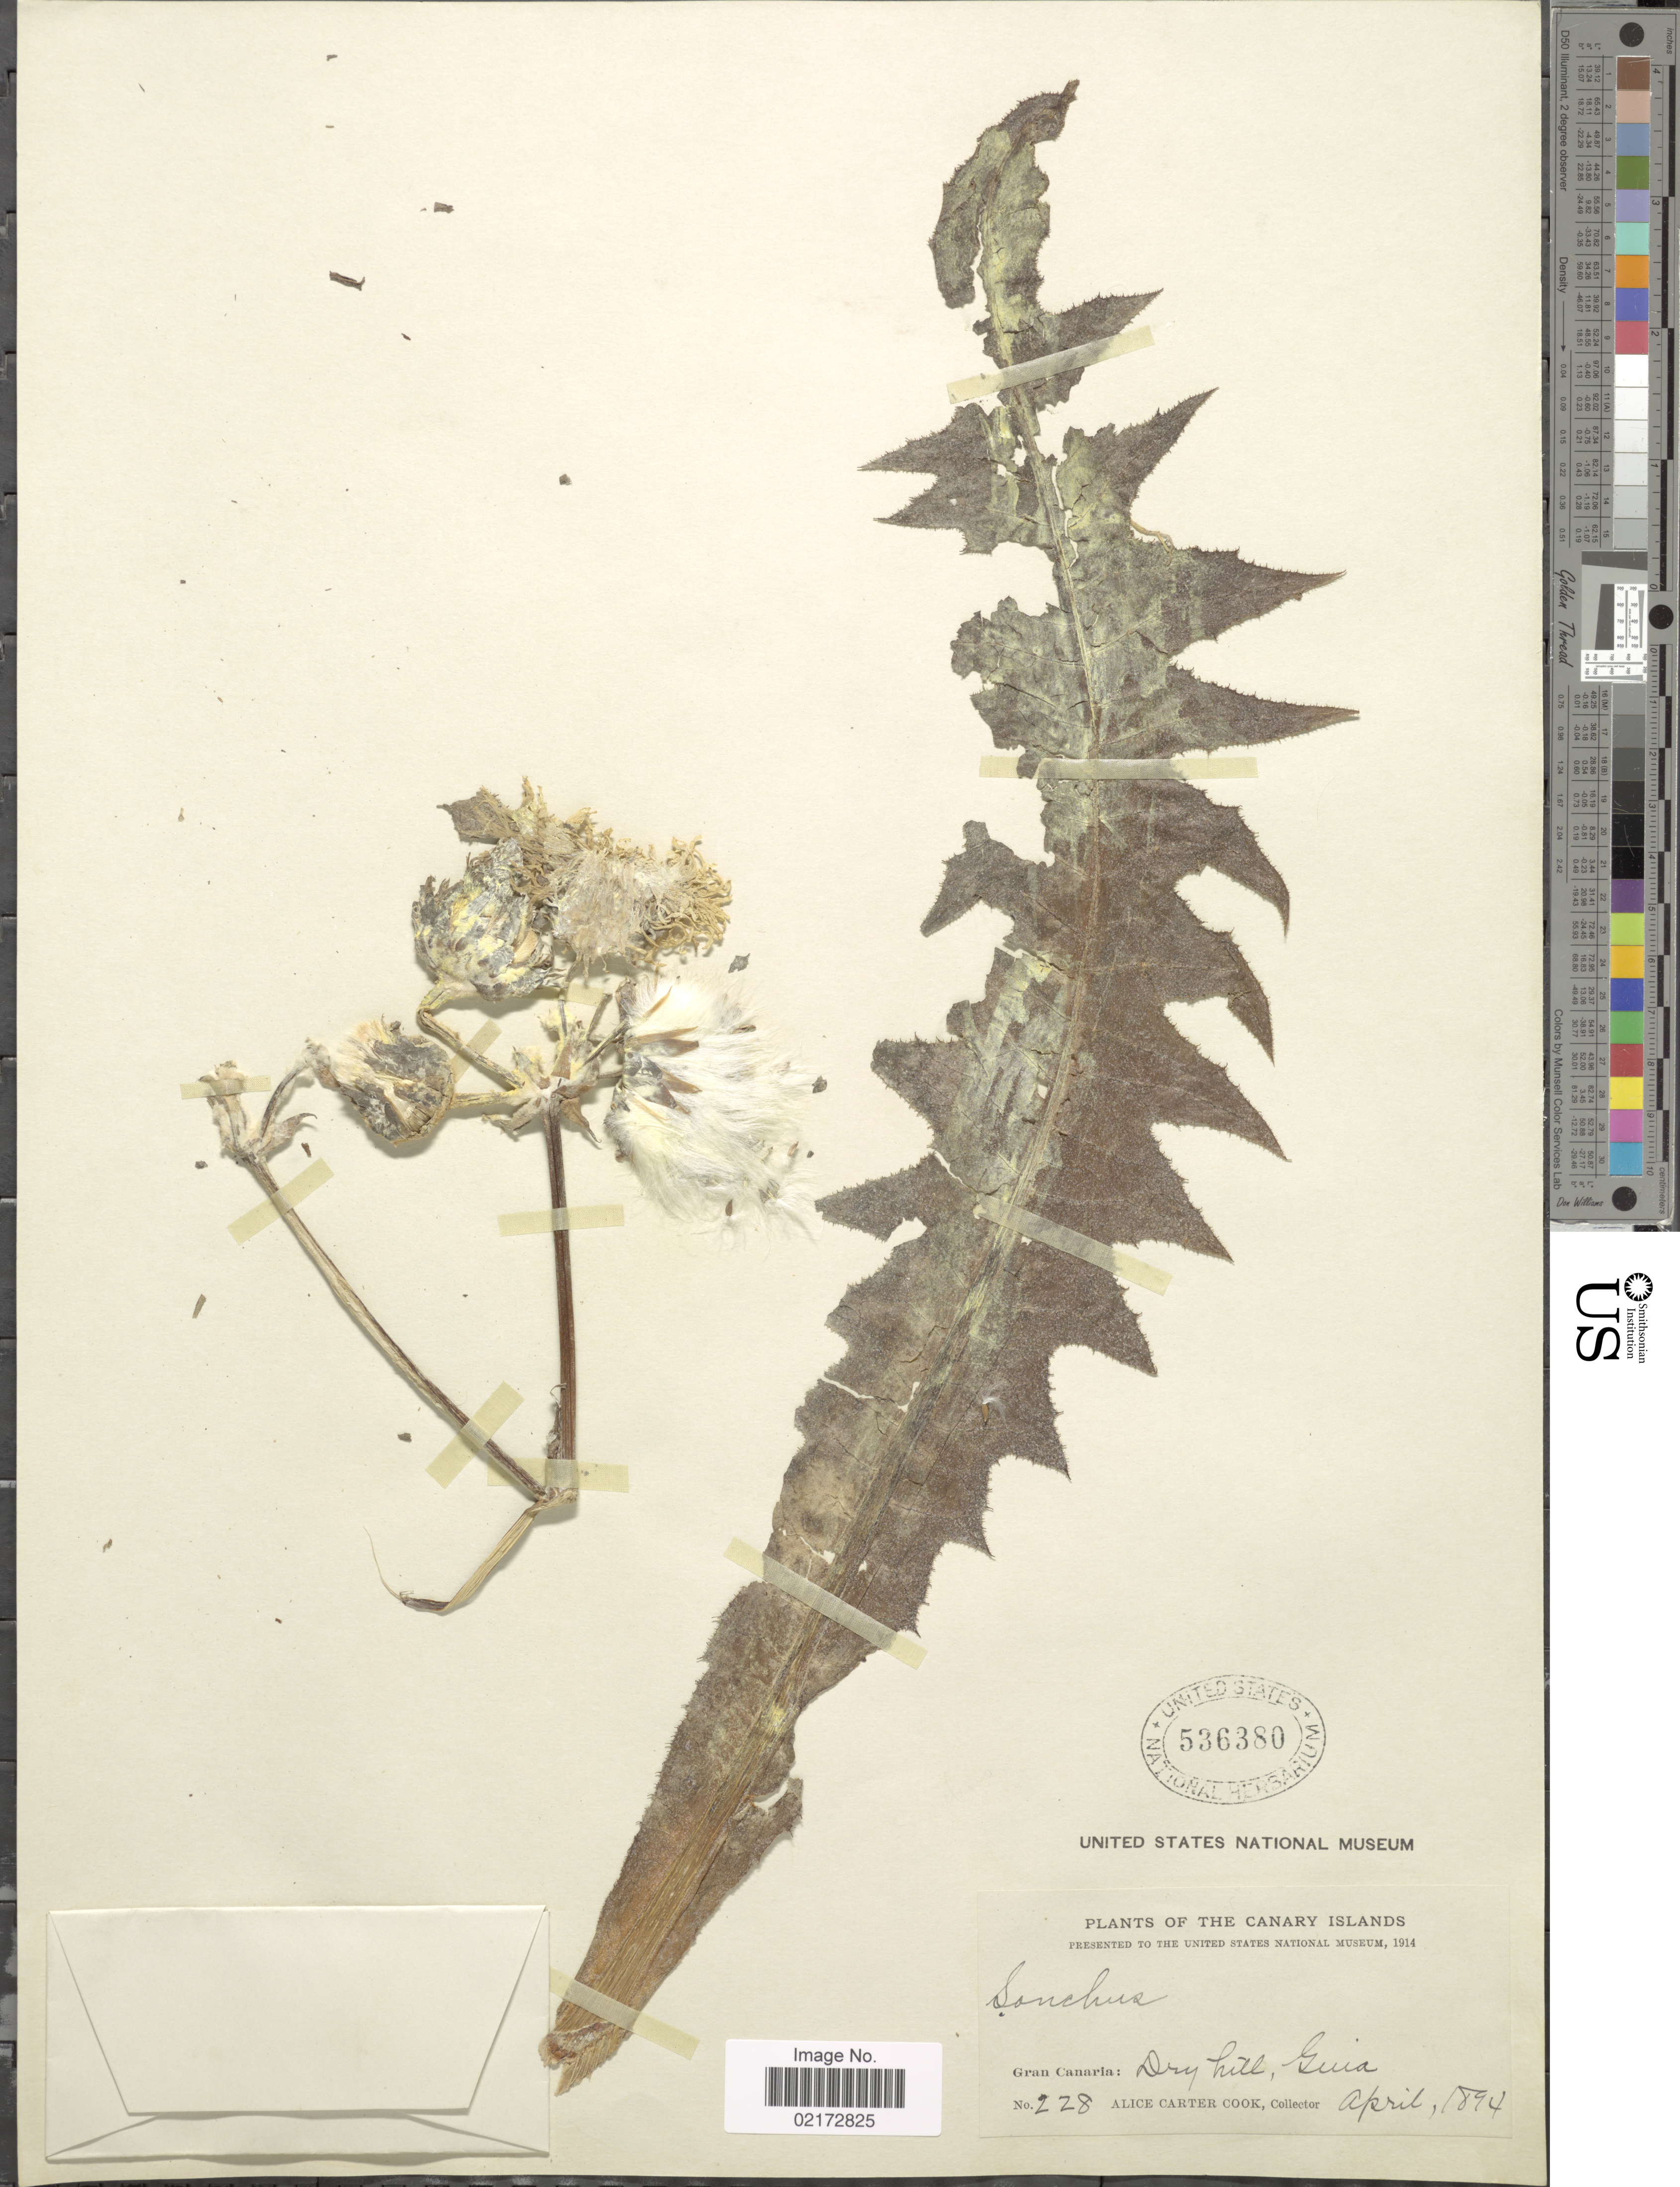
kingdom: Plantae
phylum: Tracheophyta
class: Magnoliopsida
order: Asterales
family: Asteraceae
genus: Sonchus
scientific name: Sonchus sp.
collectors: Alice C. Cook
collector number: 228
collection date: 1894-04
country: Spain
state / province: Canarias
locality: The Canary Islands, Gran Canaria, Guia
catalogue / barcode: US 536380